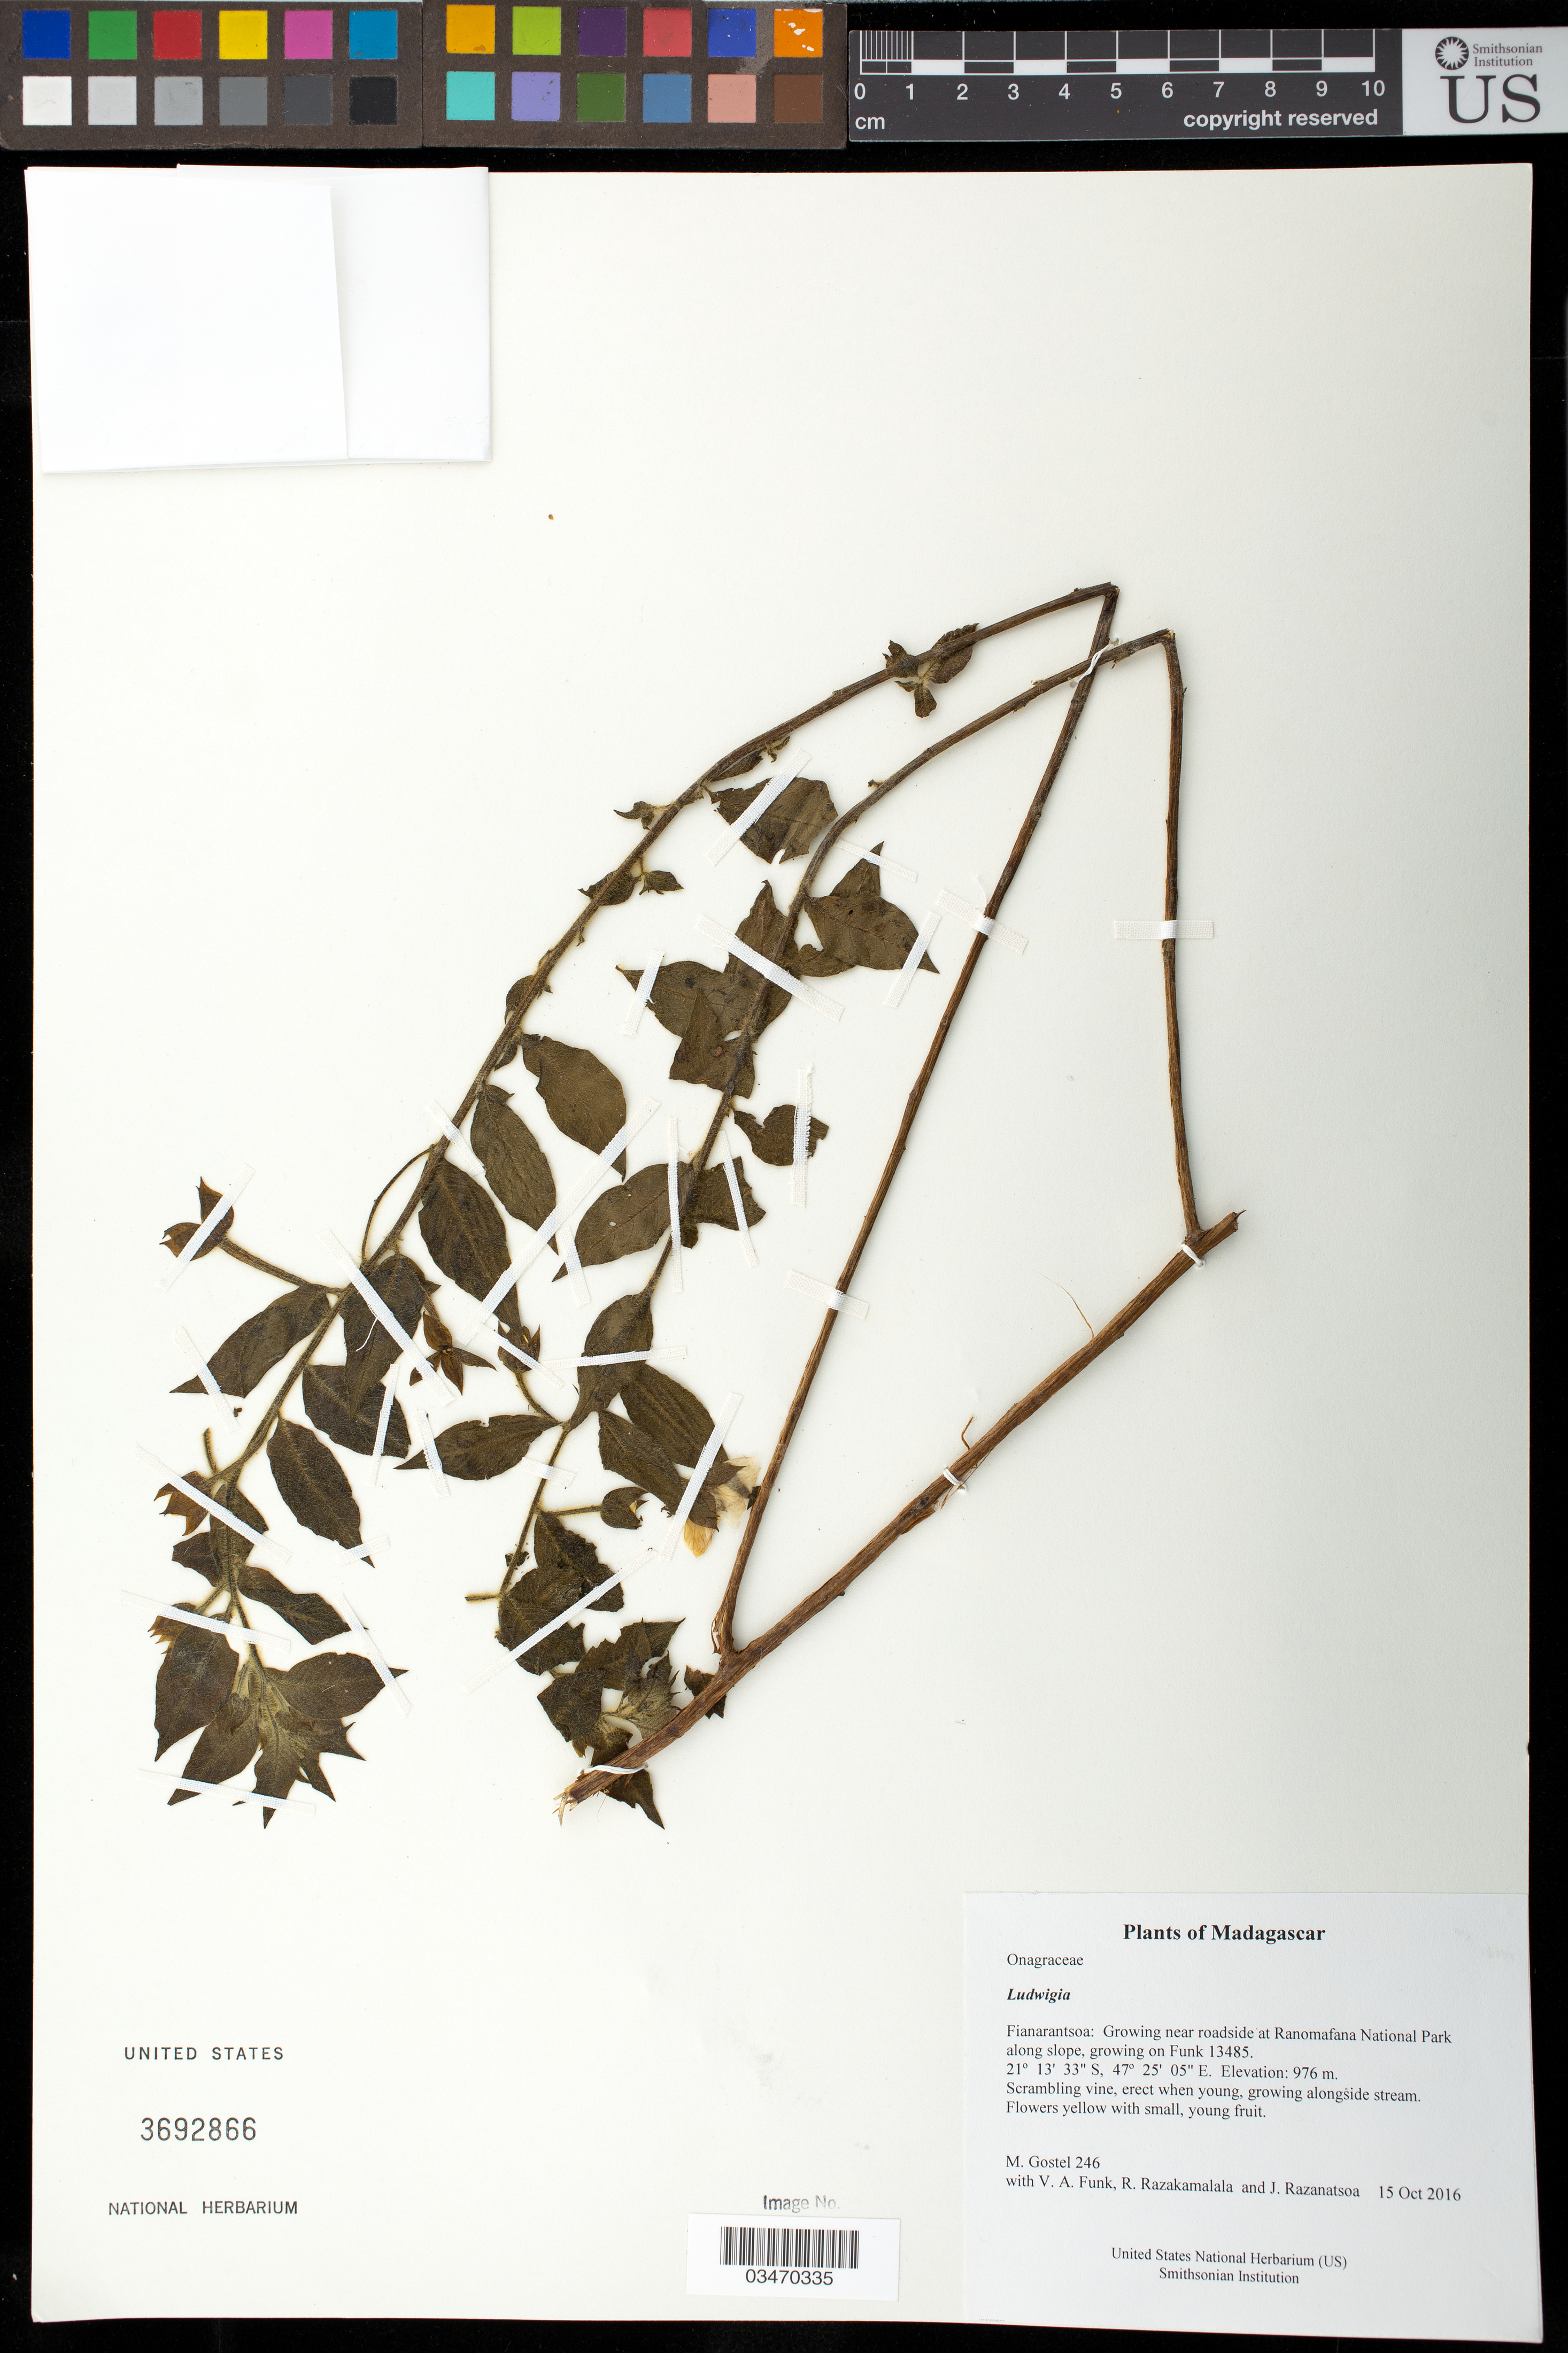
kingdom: Plantae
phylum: Tracheophyta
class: Magnoliopsida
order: Myrtales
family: Onagraceae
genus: Ludwigia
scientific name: Ludwigia sp.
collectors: V. Funk, R. Razakamalala & J. Razanatsoa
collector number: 246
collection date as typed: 15 Oct 2016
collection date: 2016-10-15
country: Madagascar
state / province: Vatovavy Fitovinany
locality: Growing near roadside at Ranomafana National Park along slope, growing on Funk 13485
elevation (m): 976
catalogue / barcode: US 3692866